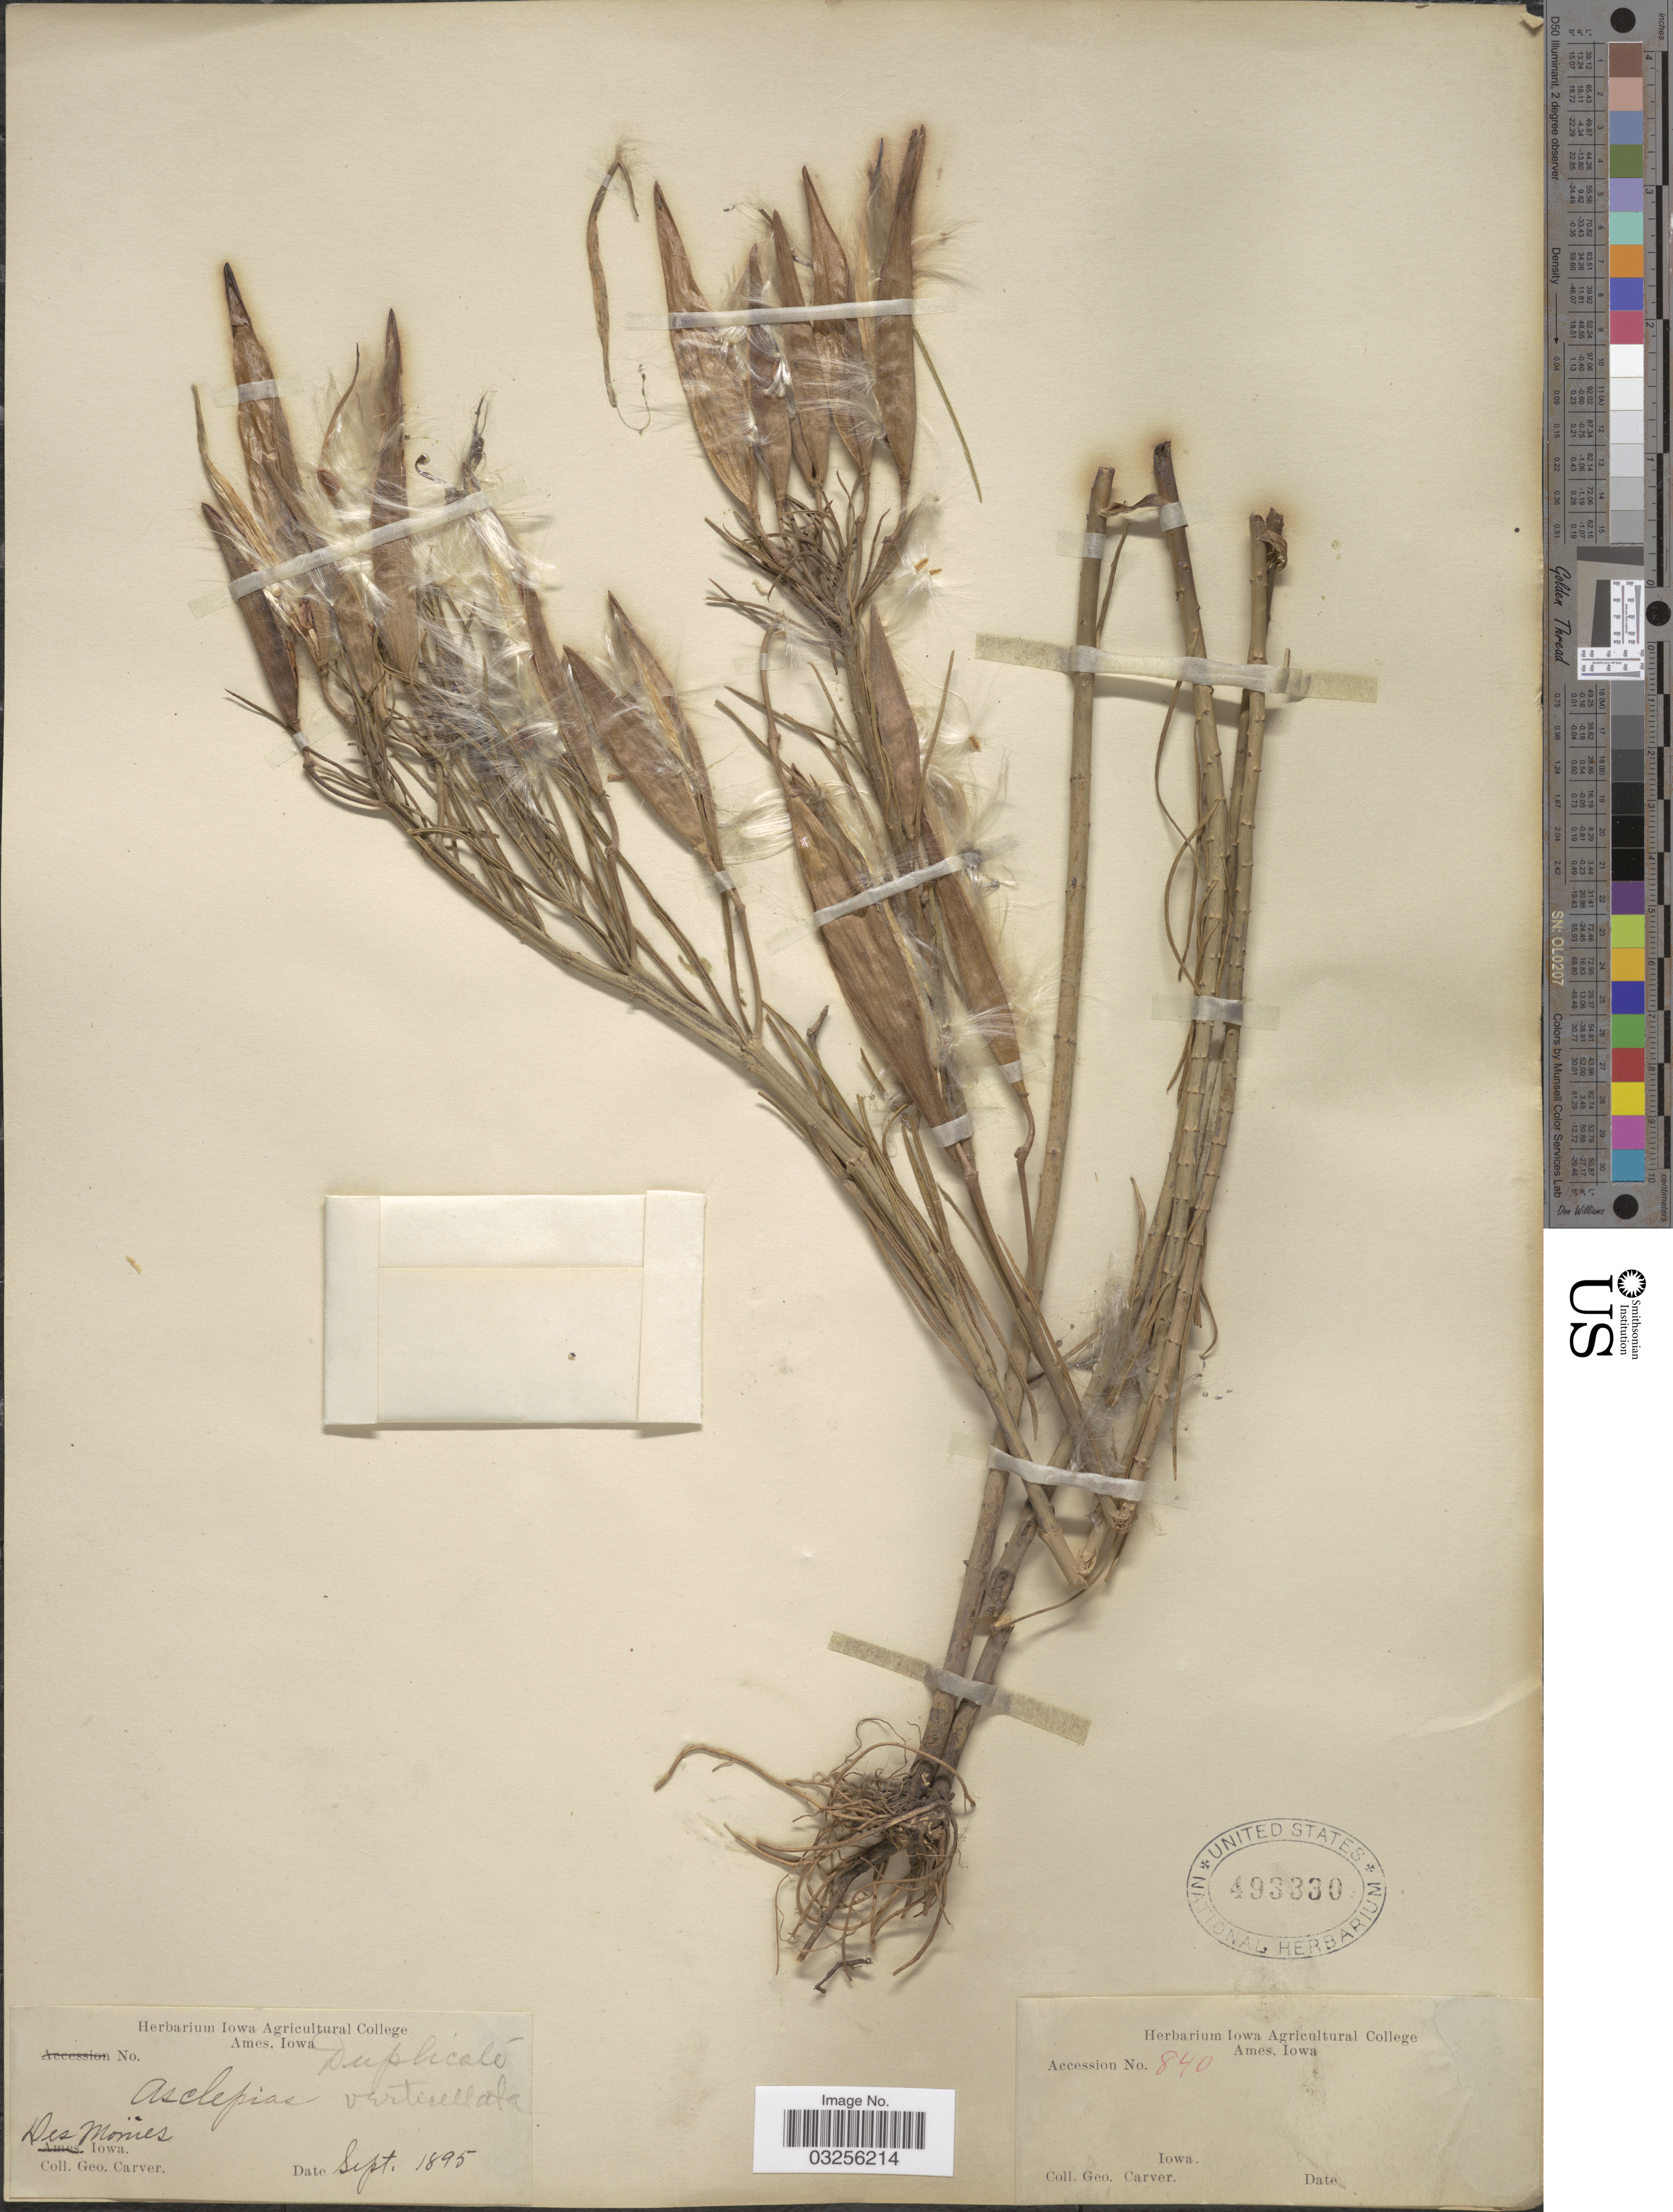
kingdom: Plantae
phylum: Tracheophyta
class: Magnoliopsida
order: Gentianales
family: Apocynaceae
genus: Asclepias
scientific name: Asclepias verticillata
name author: L.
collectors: G. Carver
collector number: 840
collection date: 1895-09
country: United States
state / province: Iowa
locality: Des Monies.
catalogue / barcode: US 493330